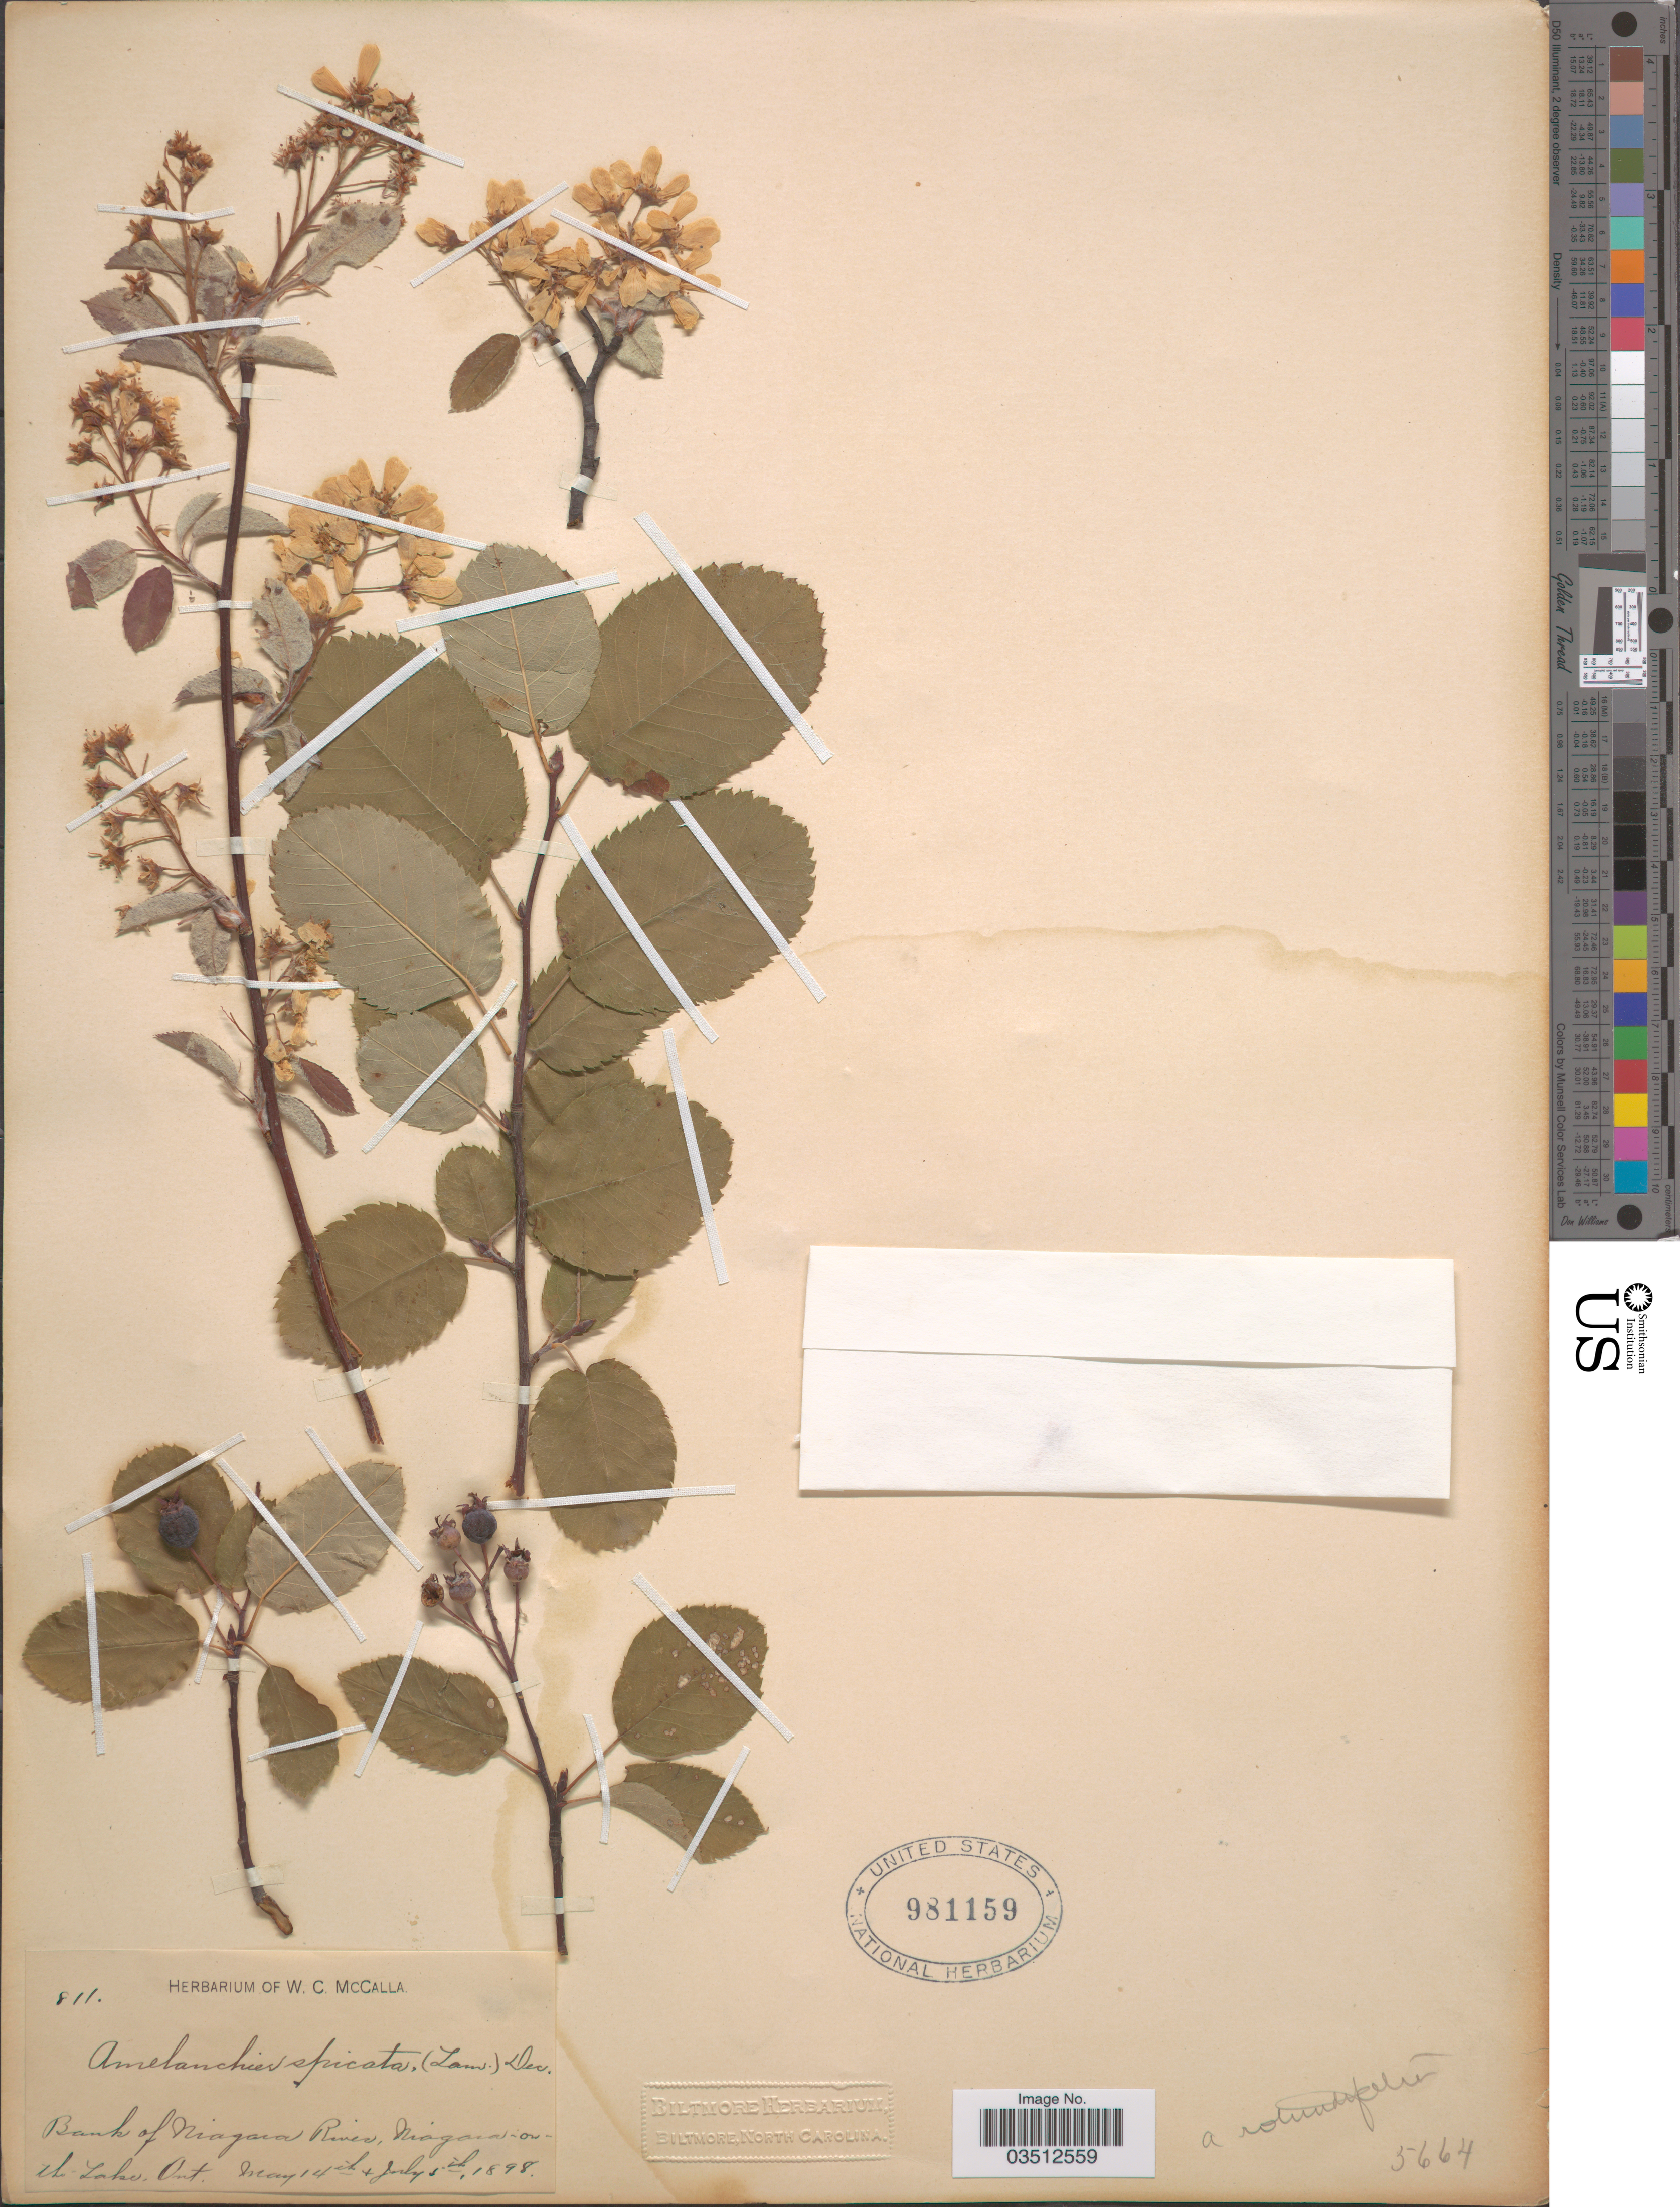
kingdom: Plantae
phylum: Tracheophyta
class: Magnoliopsida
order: Rosales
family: Rosaceae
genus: Amelanchier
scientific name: Amelanchier rotundifolia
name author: Dum. Cours.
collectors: ex herb. W. C. McCalla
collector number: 811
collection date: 1898-05-14/1898-07-05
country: Canada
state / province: Ontario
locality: Bank of Niagara River, Niagara on the Lake.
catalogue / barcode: US 981159